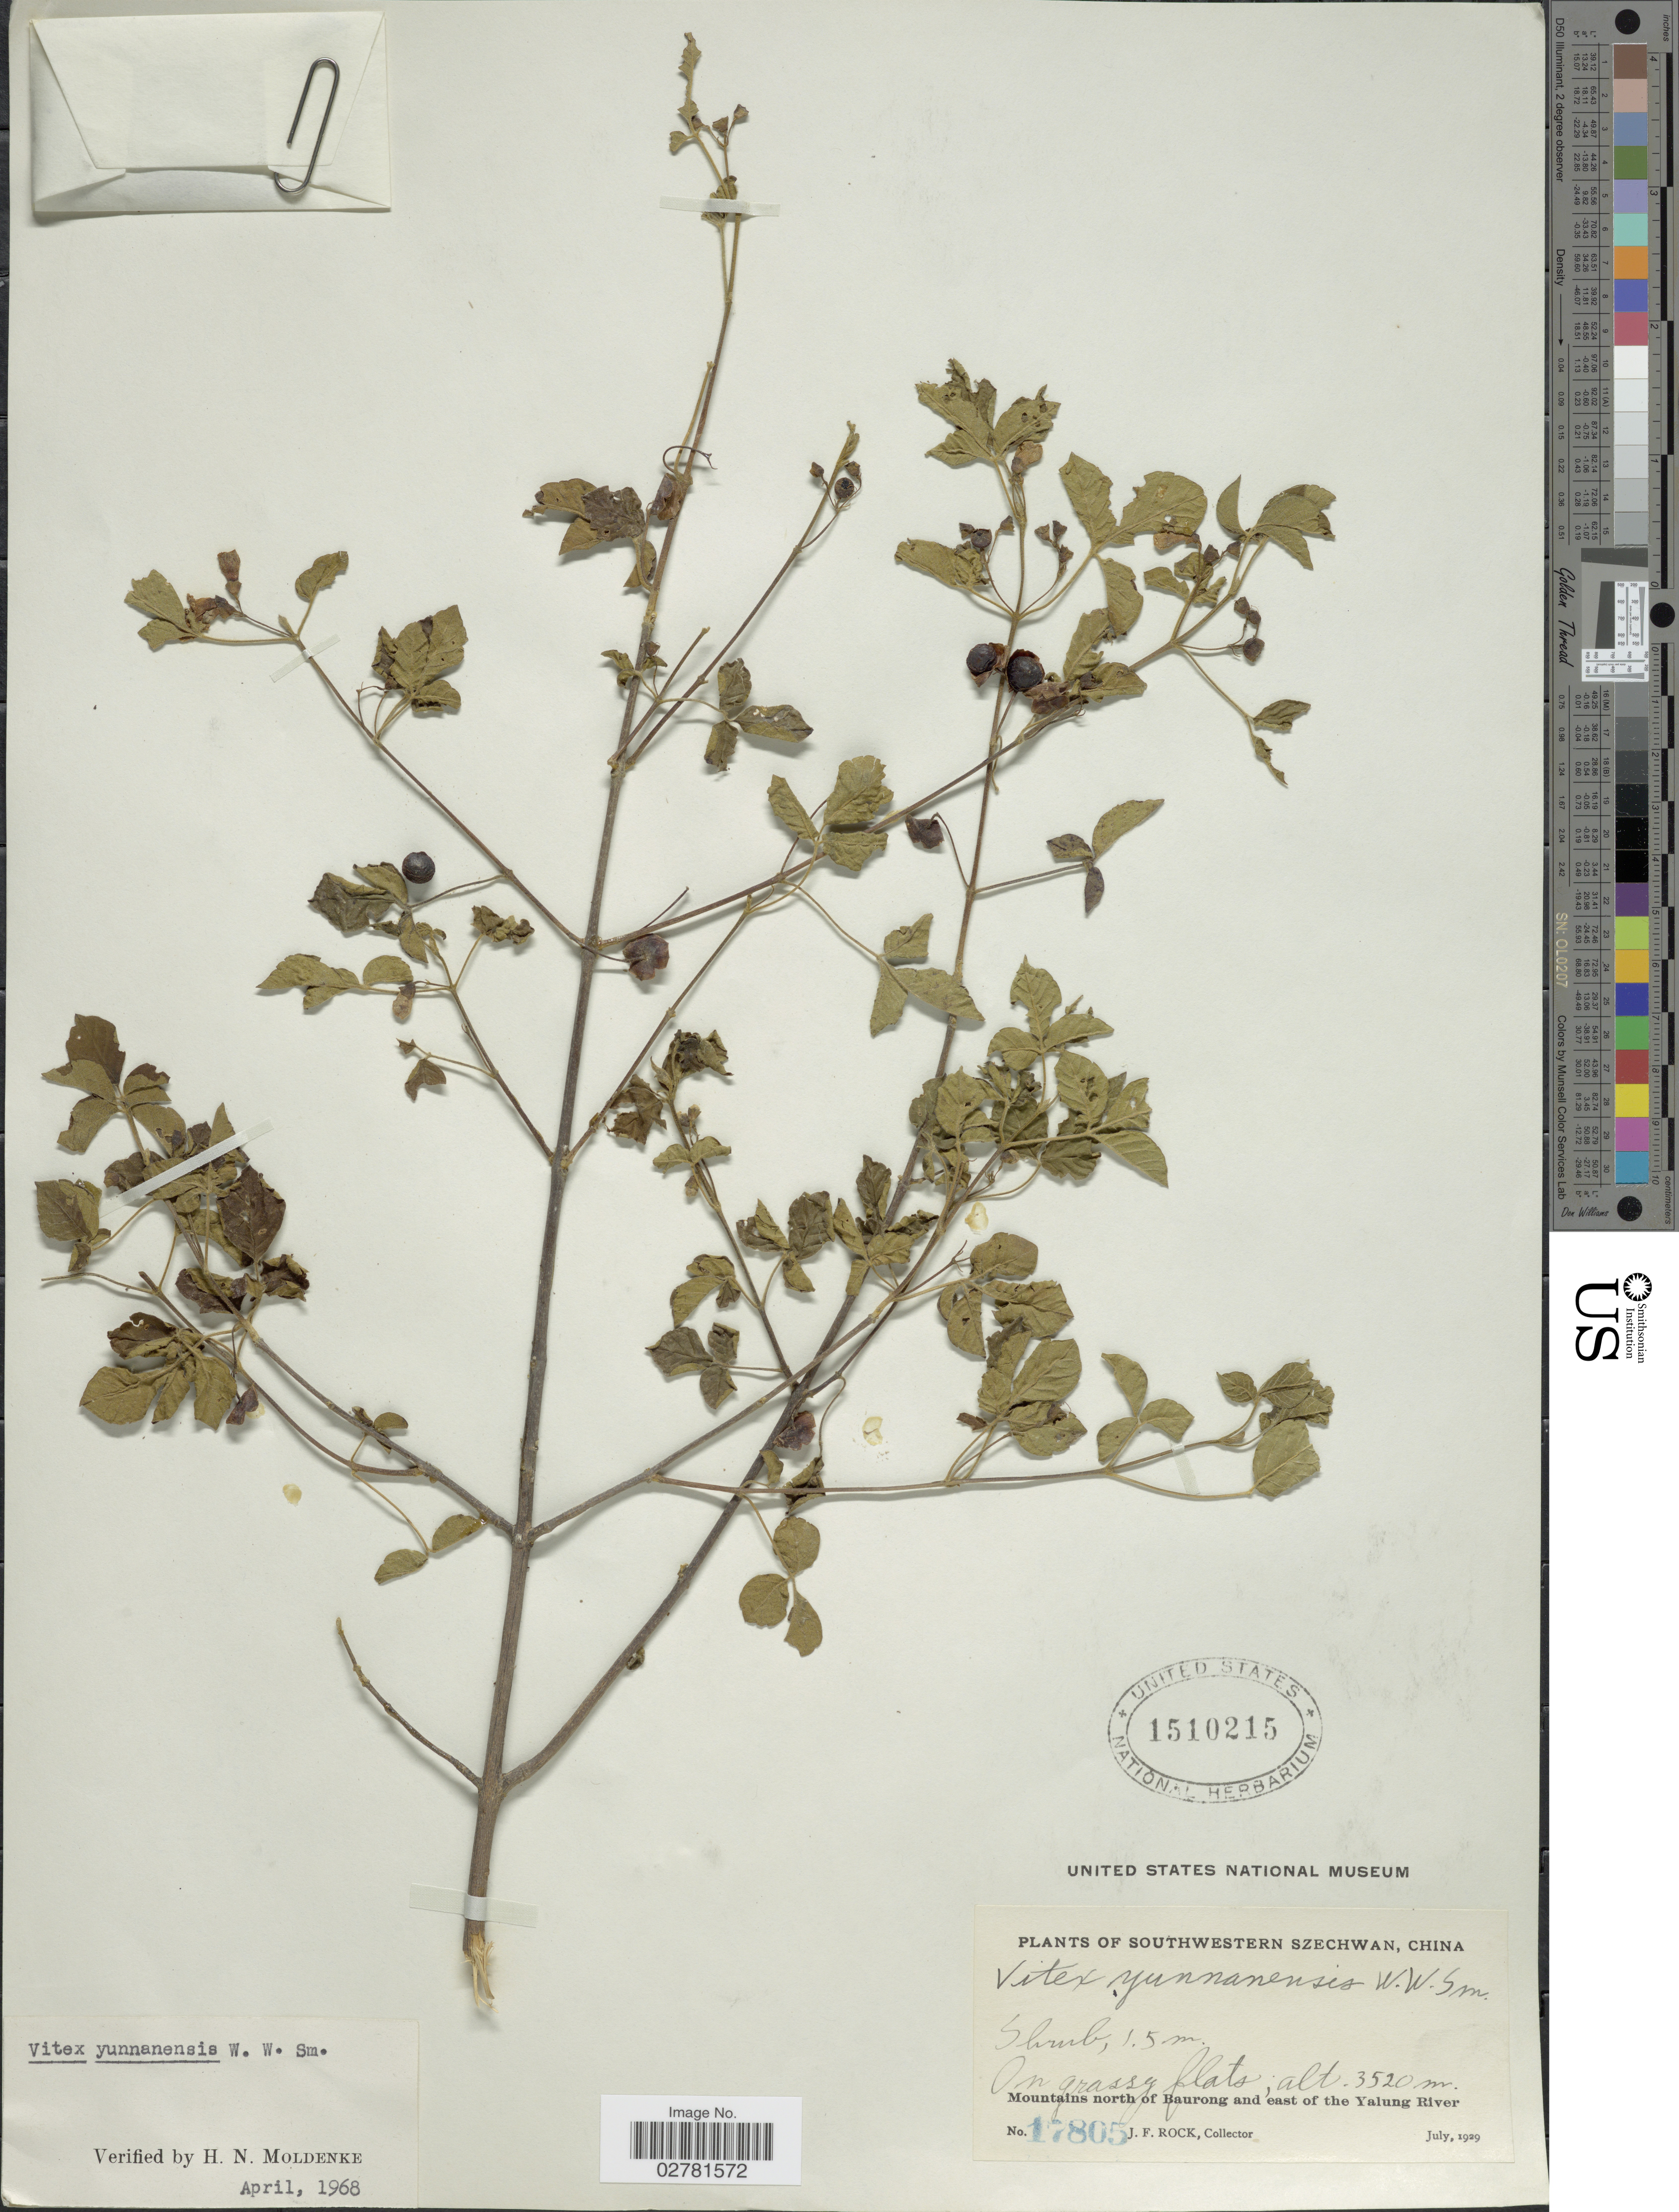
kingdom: Plantae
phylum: Tracheophyta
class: Magnoliopsida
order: Lamiales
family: Lamiaceae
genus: Vitex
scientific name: Vitex yunnanensis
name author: W.W. Sm.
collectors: J. Rock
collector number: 17805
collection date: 1929-07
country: China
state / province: Sichuan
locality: Southwestern Szechwan. Mountains north of Baurong and east of the Yalung River.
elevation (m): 3520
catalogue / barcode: US 1510215